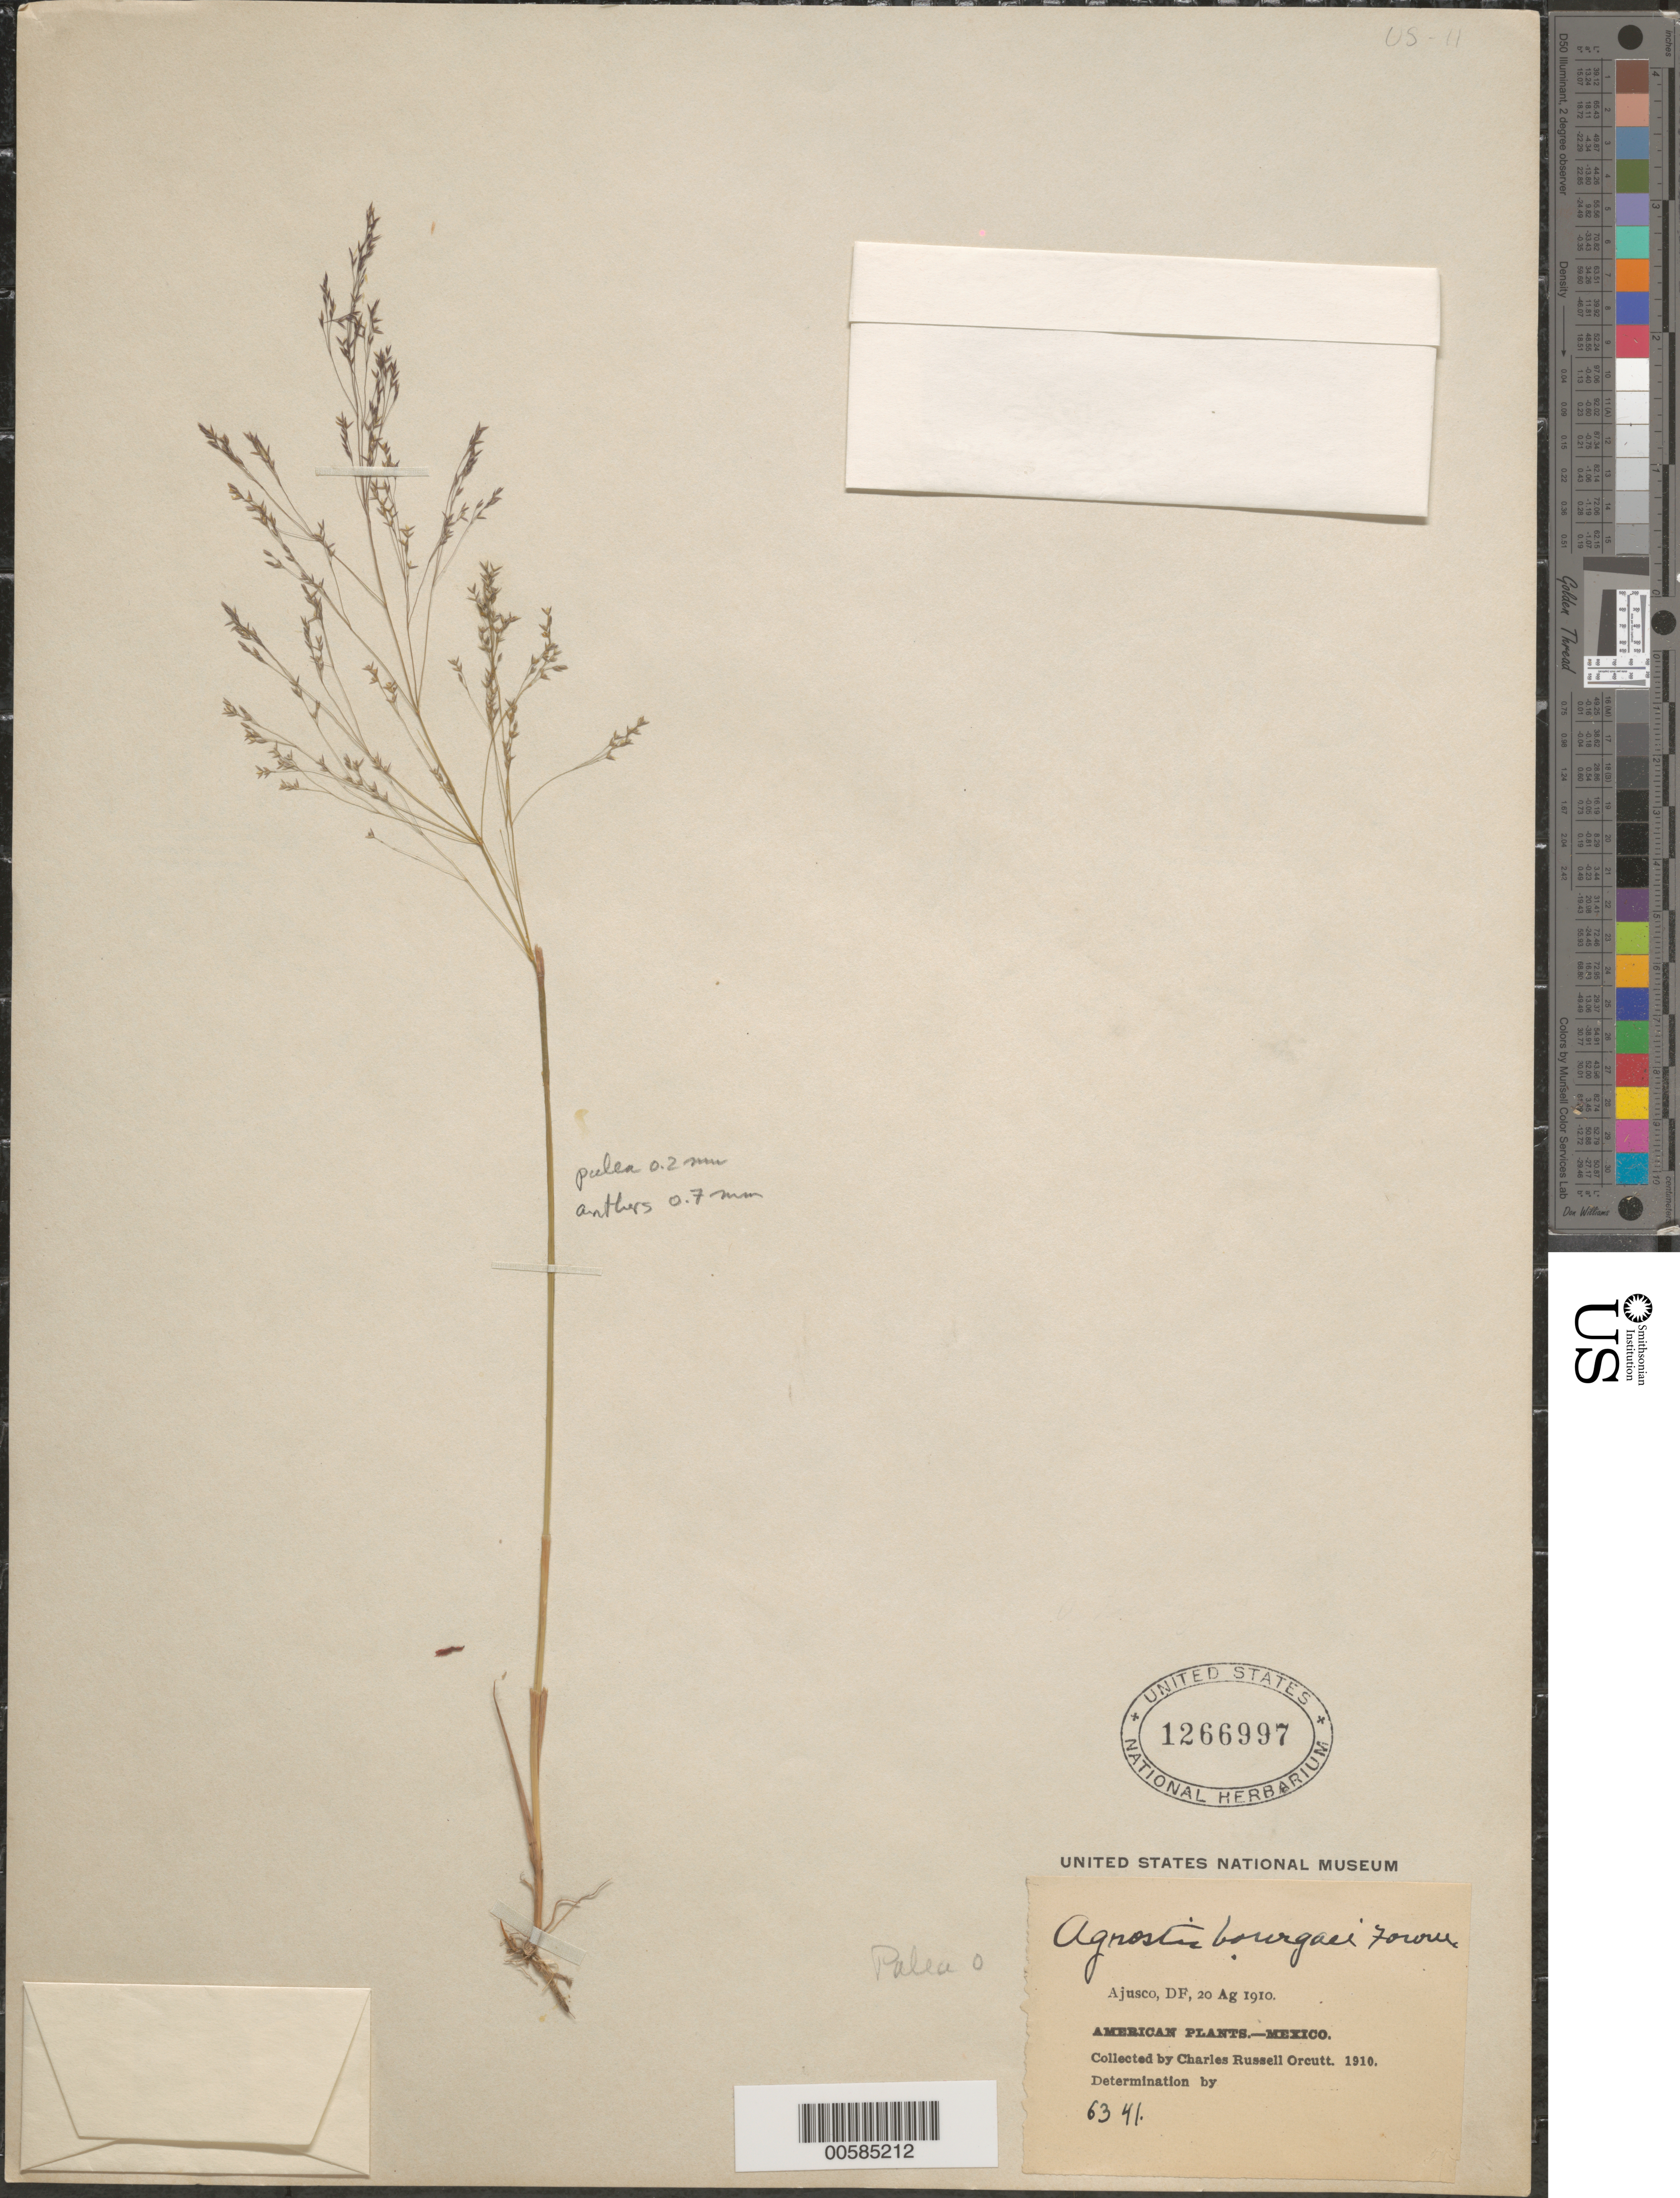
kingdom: Plantae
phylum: Tracheophyta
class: Liliopsida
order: Poales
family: Poaceae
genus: Agrostis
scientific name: Agrostis bourgaei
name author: E. Fourn.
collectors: C. R. Orcutt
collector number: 6341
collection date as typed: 20 Aug 1910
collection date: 1910-08-20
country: Mexico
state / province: Distrito Federal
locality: Ajusco.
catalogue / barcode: US 1266997